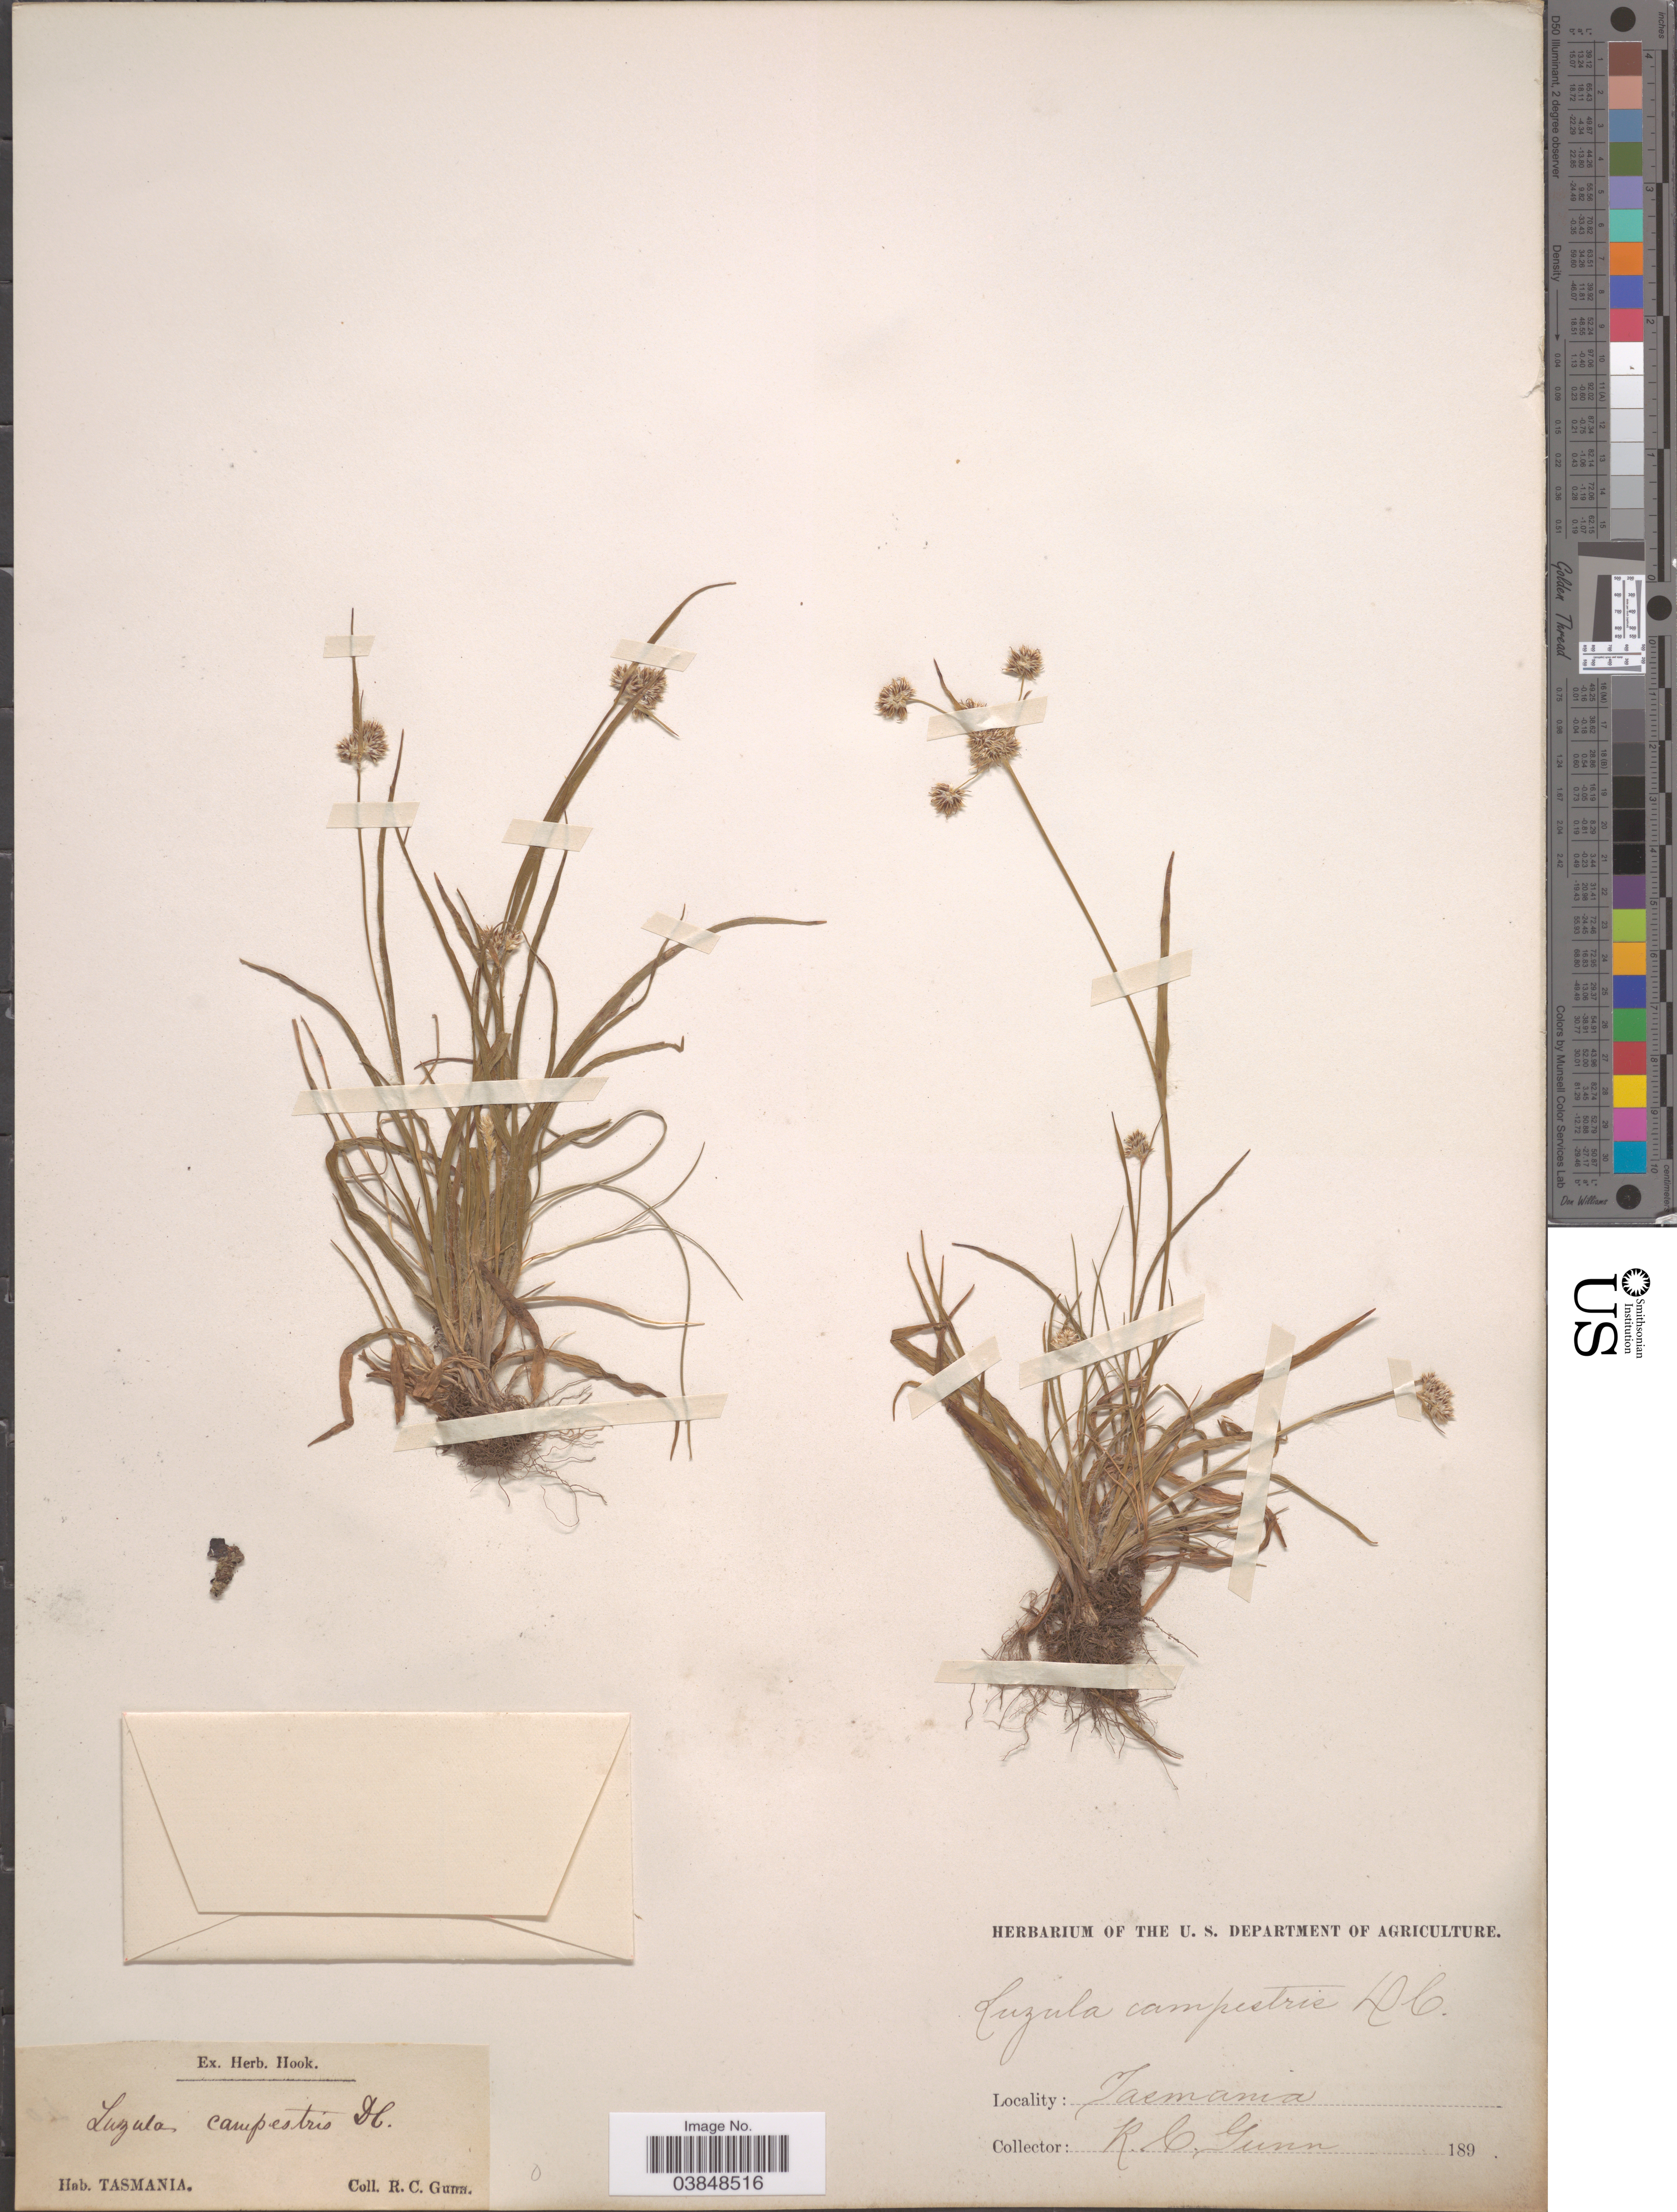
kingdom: Plantae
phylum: Tracheophyta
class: Liliopsida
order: Poales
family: Juncaceae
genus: Luzula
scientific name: Luzula campestris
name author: (L.) DC.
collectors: R. Gunn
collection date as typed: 189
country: Australia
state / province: Tasmania